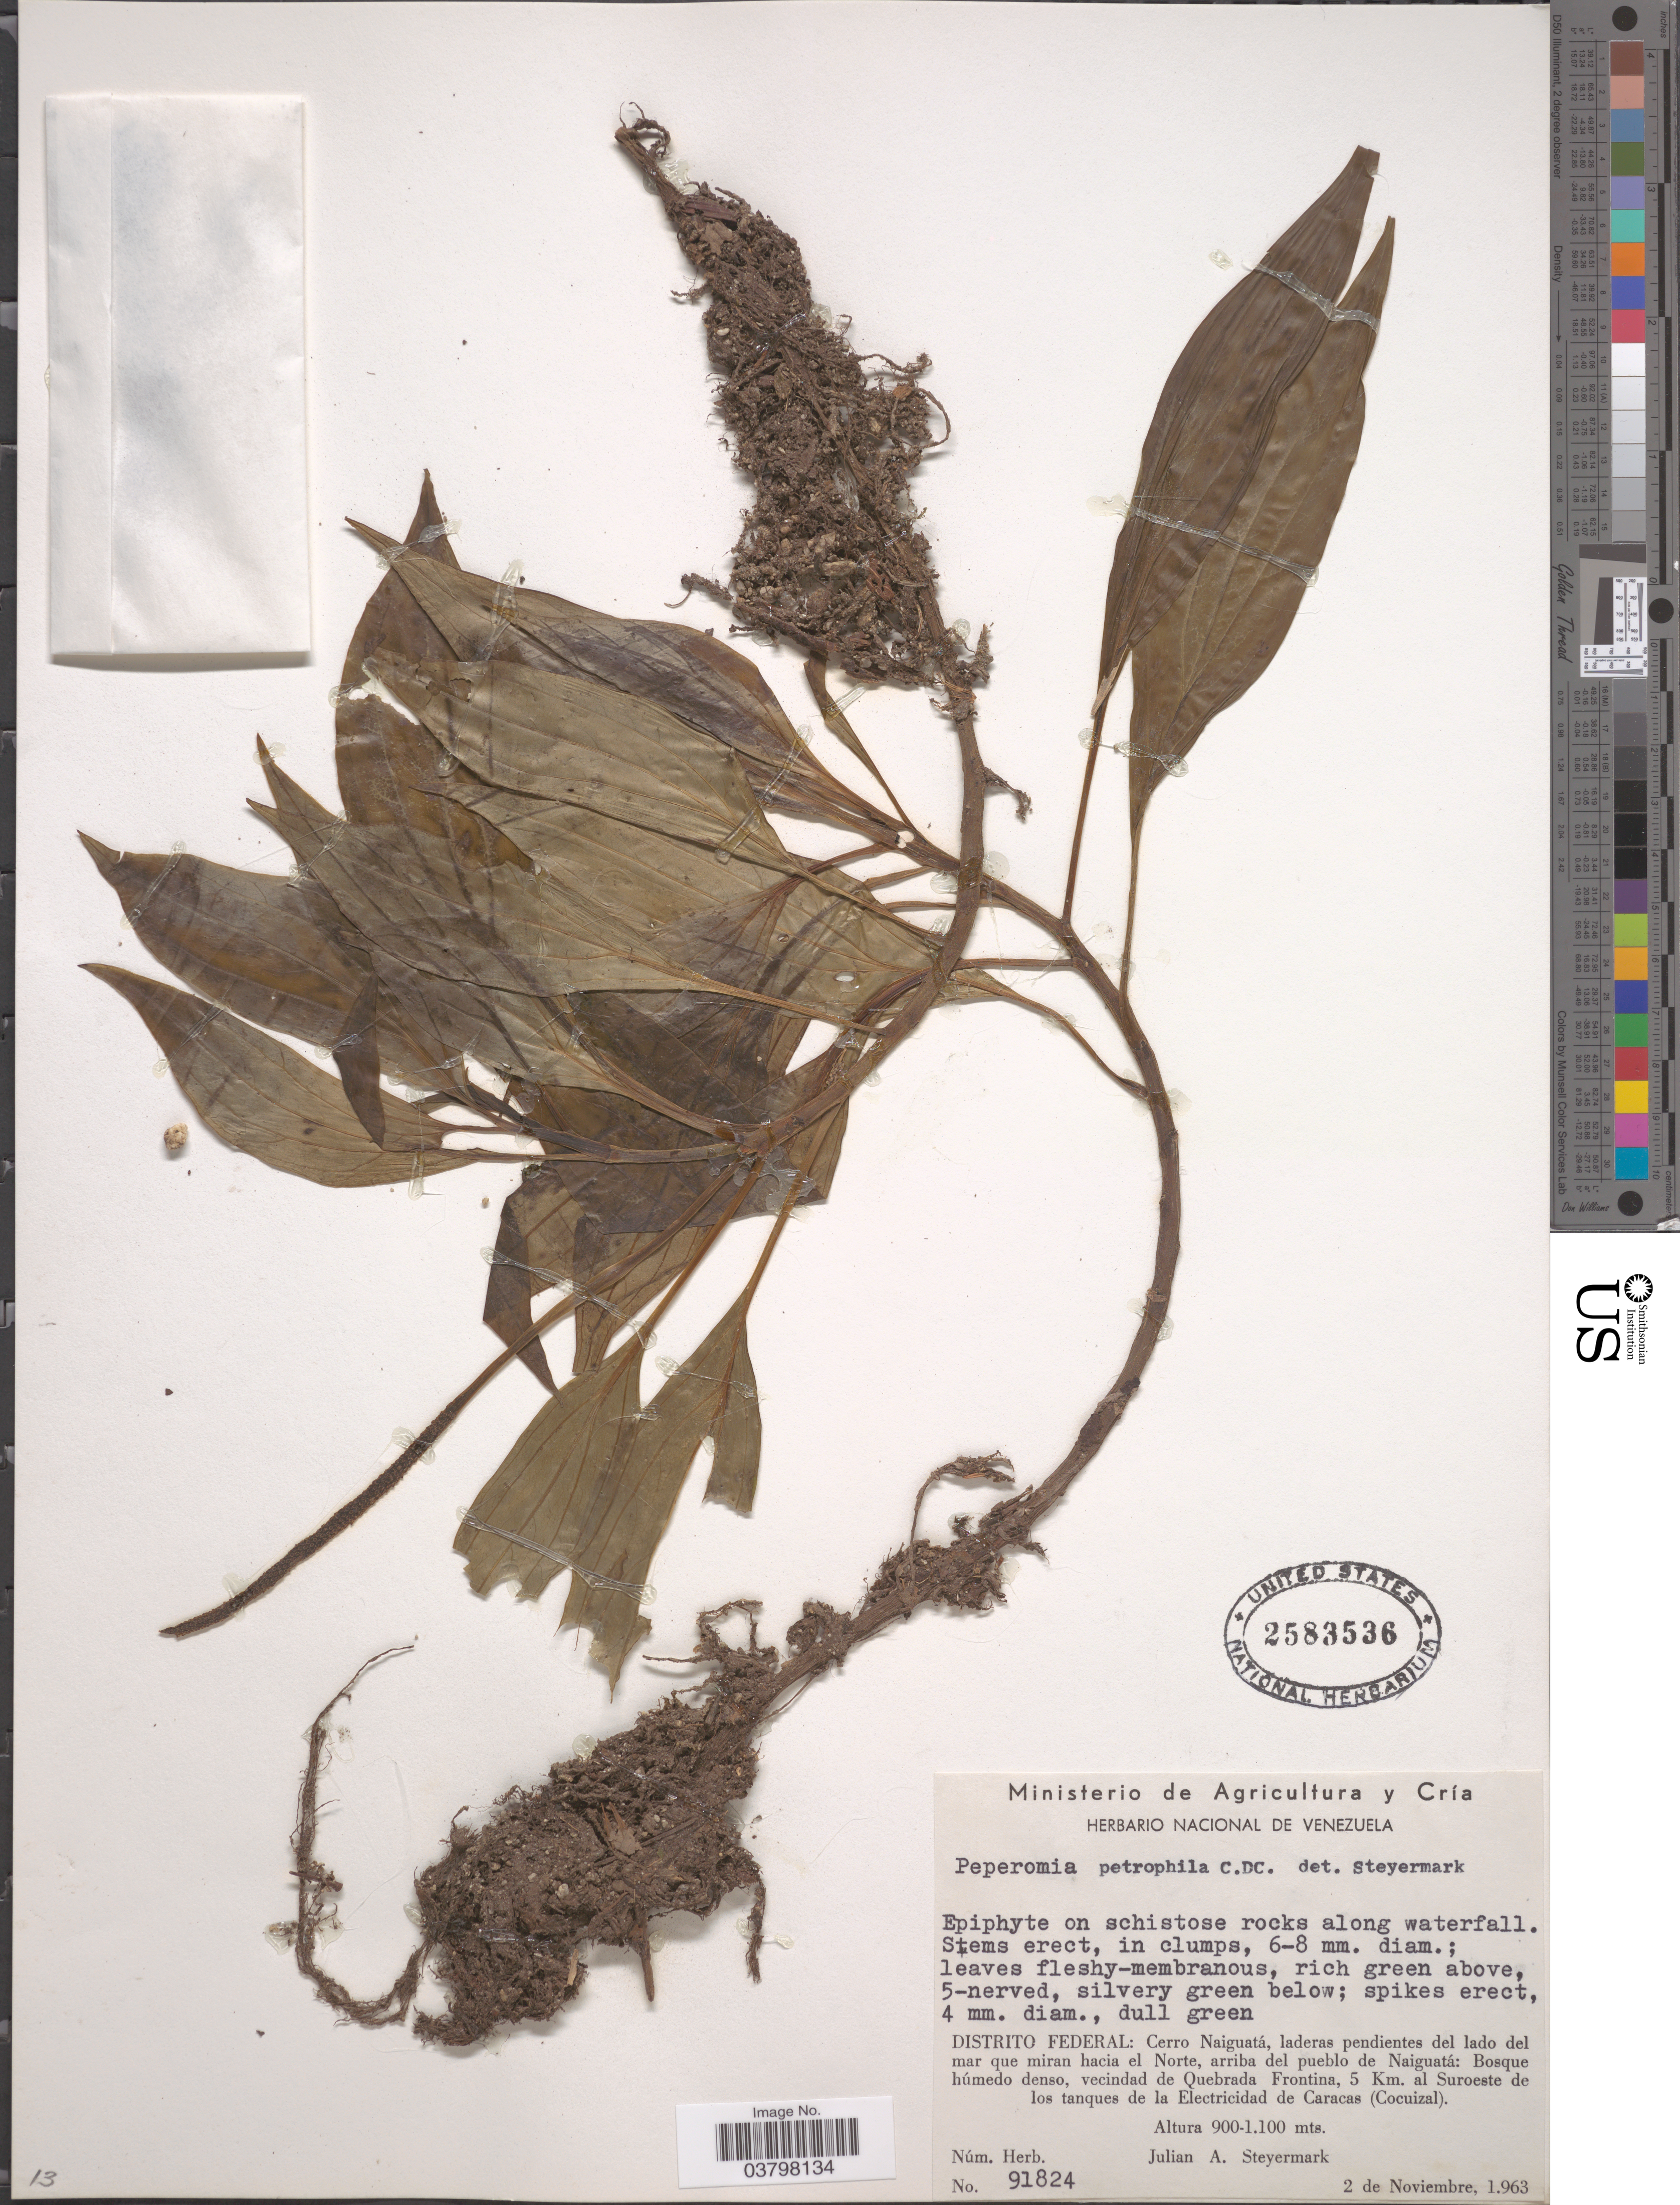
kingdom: Plantae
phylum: Tracheophyta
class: Magnoliopsida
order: Piperales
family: Piperaceae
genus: Peperomia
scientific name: Peperomia petrophila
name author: C. DC.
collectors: J. Steyermark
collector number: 91824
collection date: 1963-11-02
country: Venezuela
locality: Distrito Federal: Cerro Naiguatá, laderas pendientes del lado del mar que miran hacia el Norte, arriba del pueblo de Naiguatá: Bosque húmedo denso, vecindad de Quebrada Frontina, 5 Km. al Suroeste de los tanques de la Electricidad de Caracas (Cocuizal).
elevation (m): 900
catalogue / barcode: US 2583536